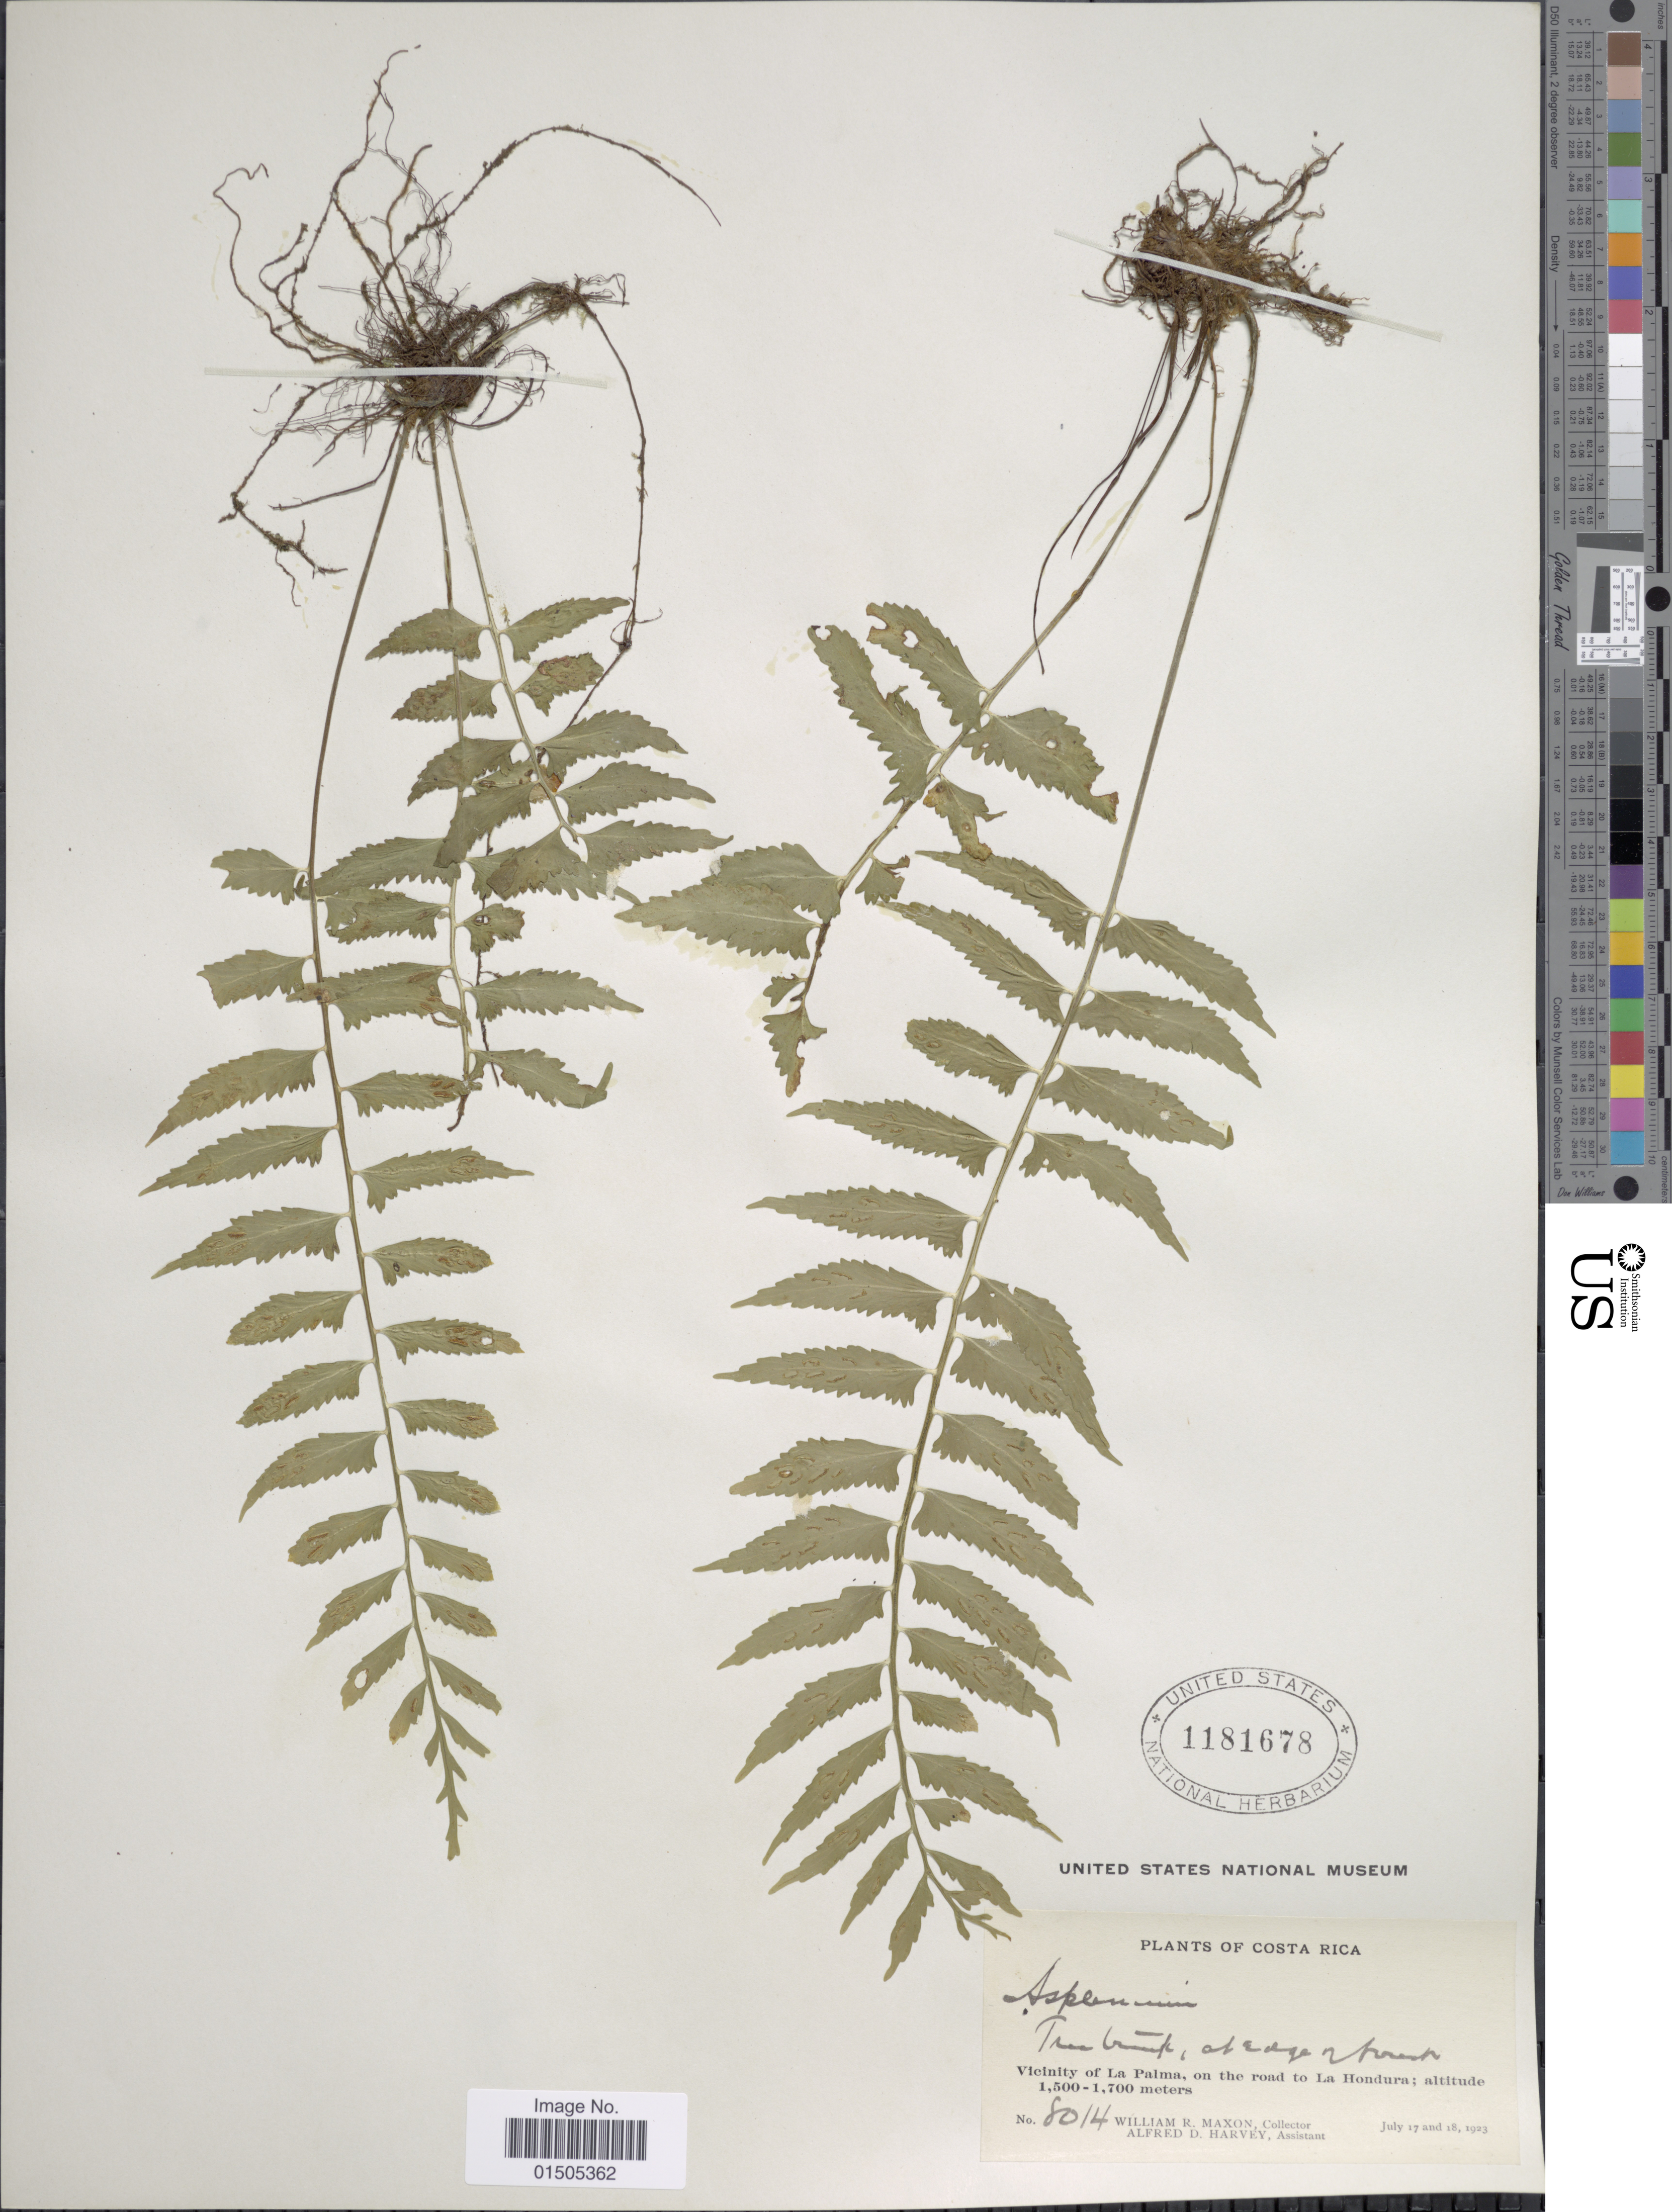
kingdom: Plantae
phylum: Tracheophyta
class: Polypodiopsida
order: Polypodiales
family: Aspleniaceae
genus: Asplenium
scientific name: Asplenium auriculatum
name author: Sw.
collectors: W. R. Maxon & A. D. Harvey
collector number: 8014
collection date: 1923-07-17/1923-07-18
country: Costa Rica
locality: Vicinity of La Palma, on the road to La Hondura.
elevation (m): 1500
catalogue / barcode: US 1181678